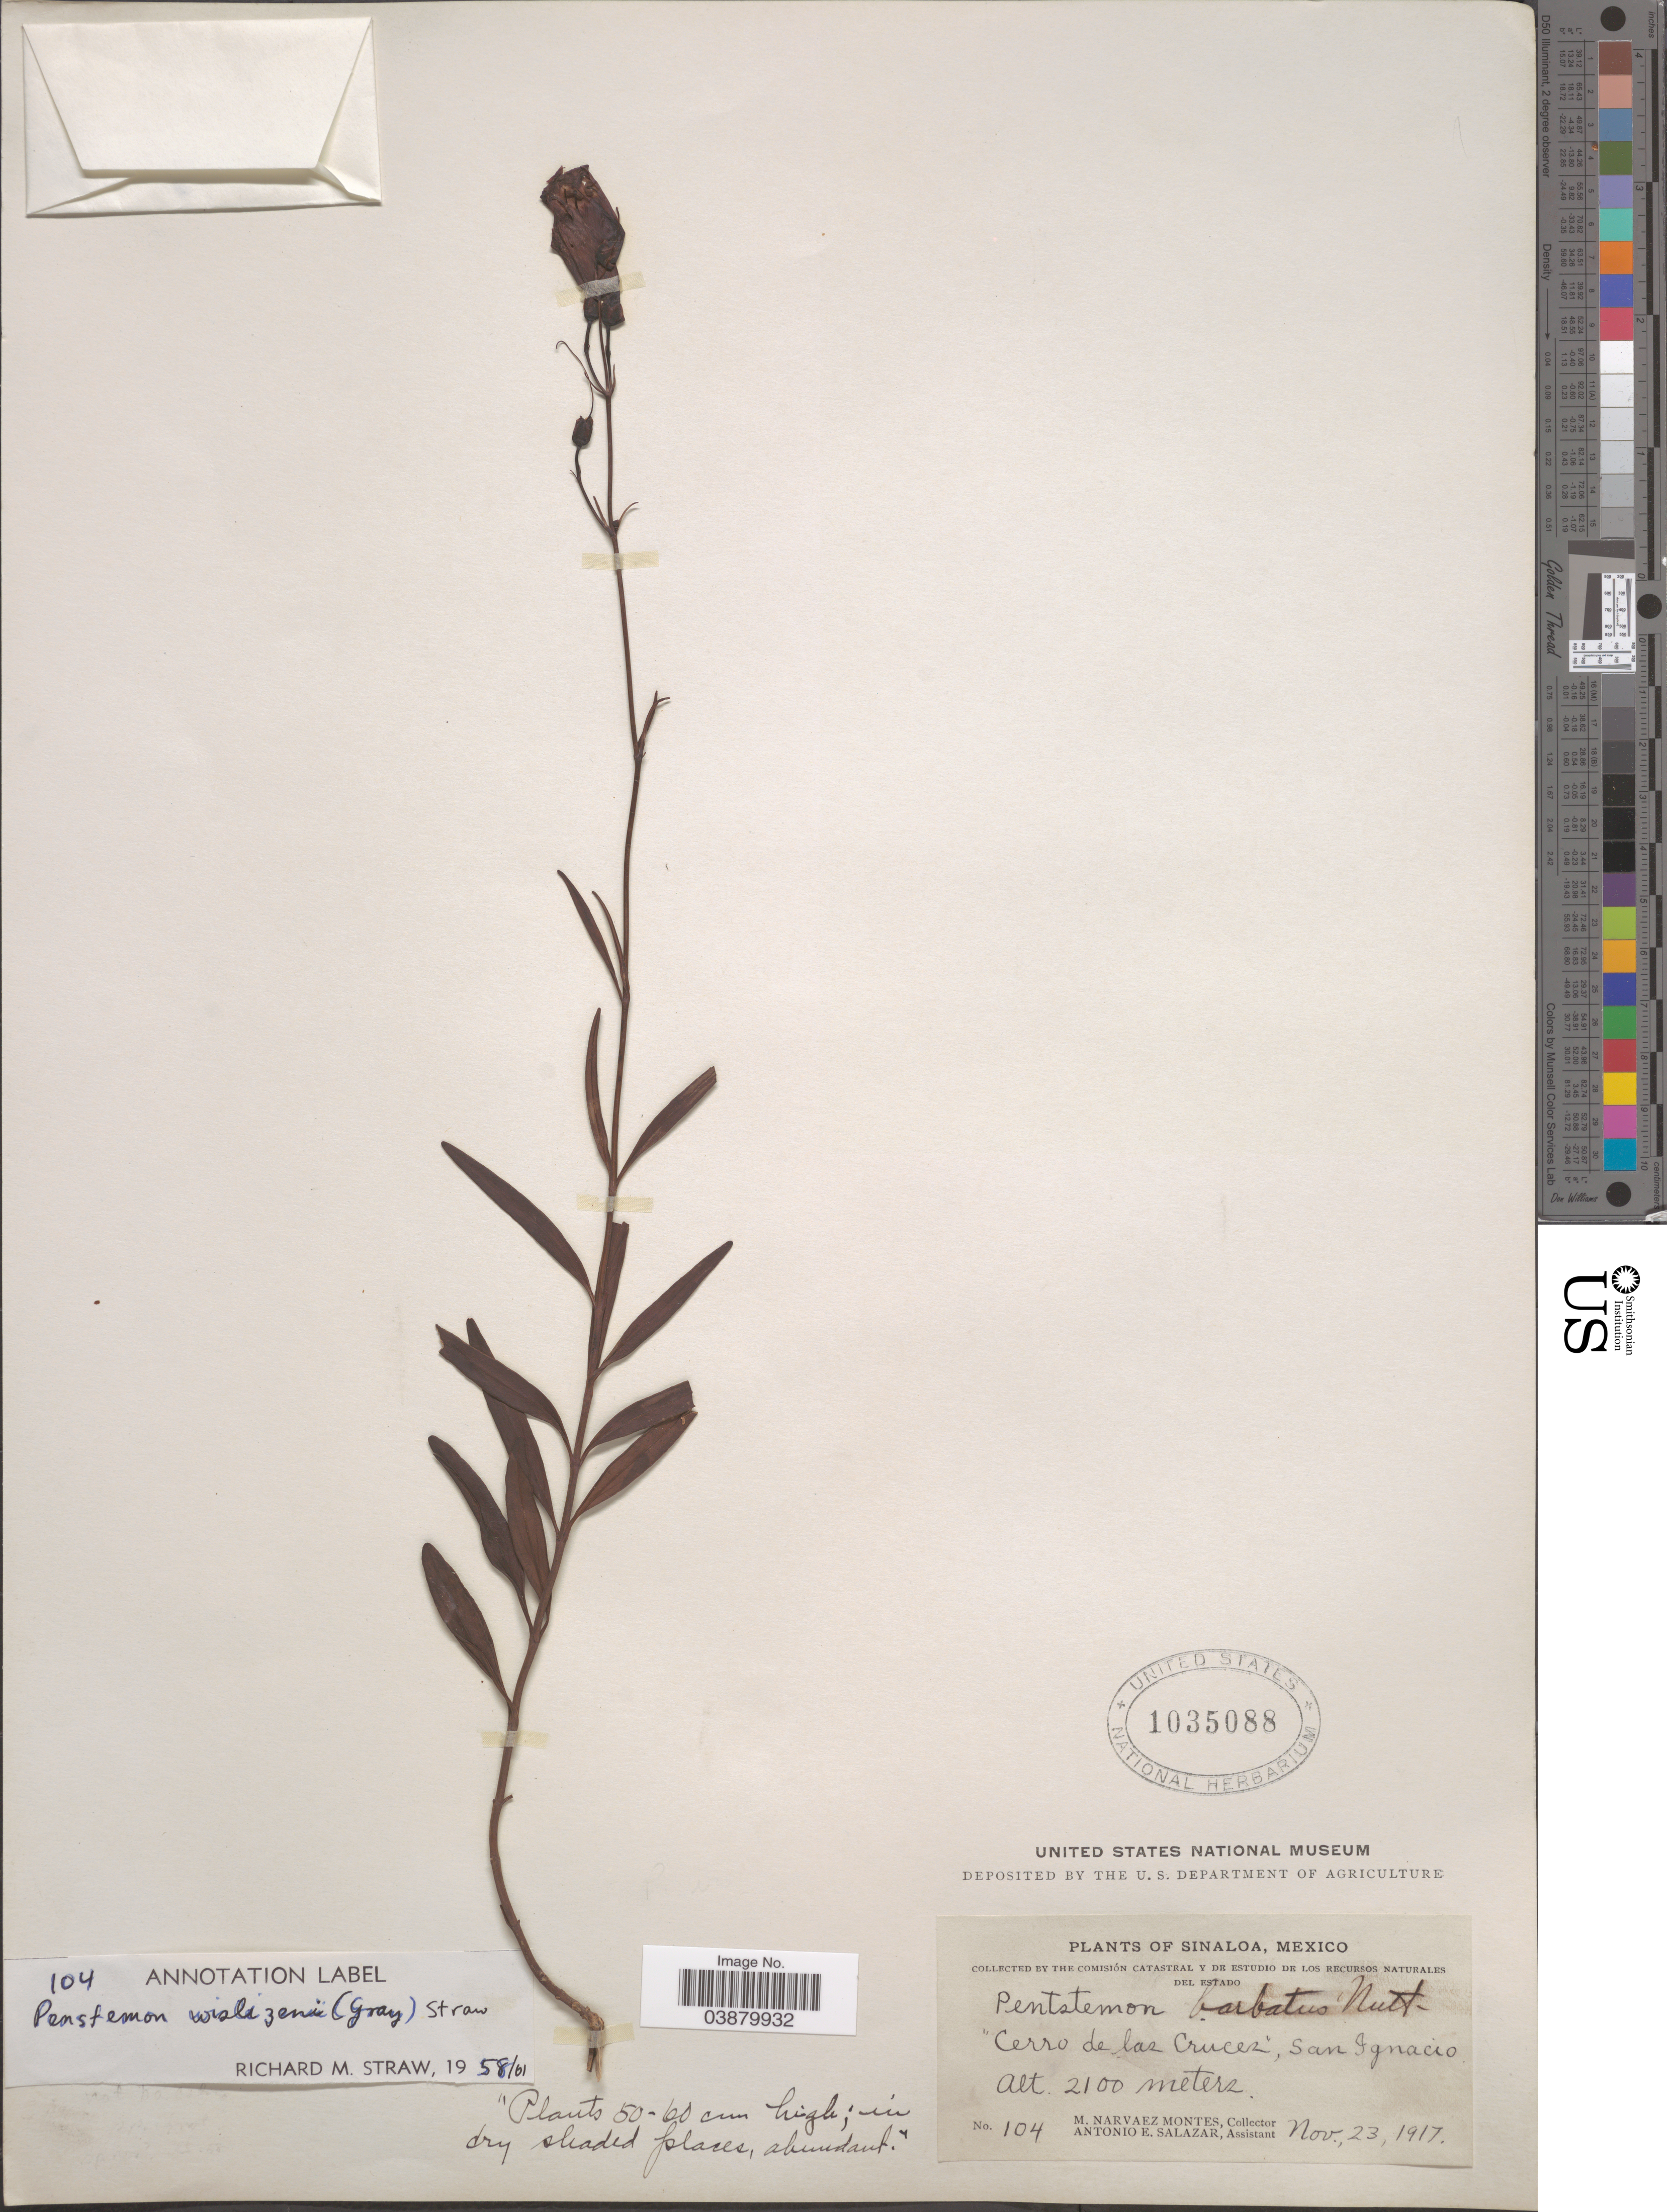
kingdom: Plantae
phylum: Tracheophyta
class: Magnoliopsida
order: Lamiales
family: Plantaginaceae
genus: Penstemon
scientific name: Penstemon wislizenii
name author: (A. Gray) Straw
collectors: M. Narvaez-Montes & A. E. Salazar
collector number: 104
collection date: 1917-11-23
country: Mexico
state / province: Sinaloa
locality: Cerro de las Cruces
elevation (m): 2100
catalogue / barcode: US 1035088